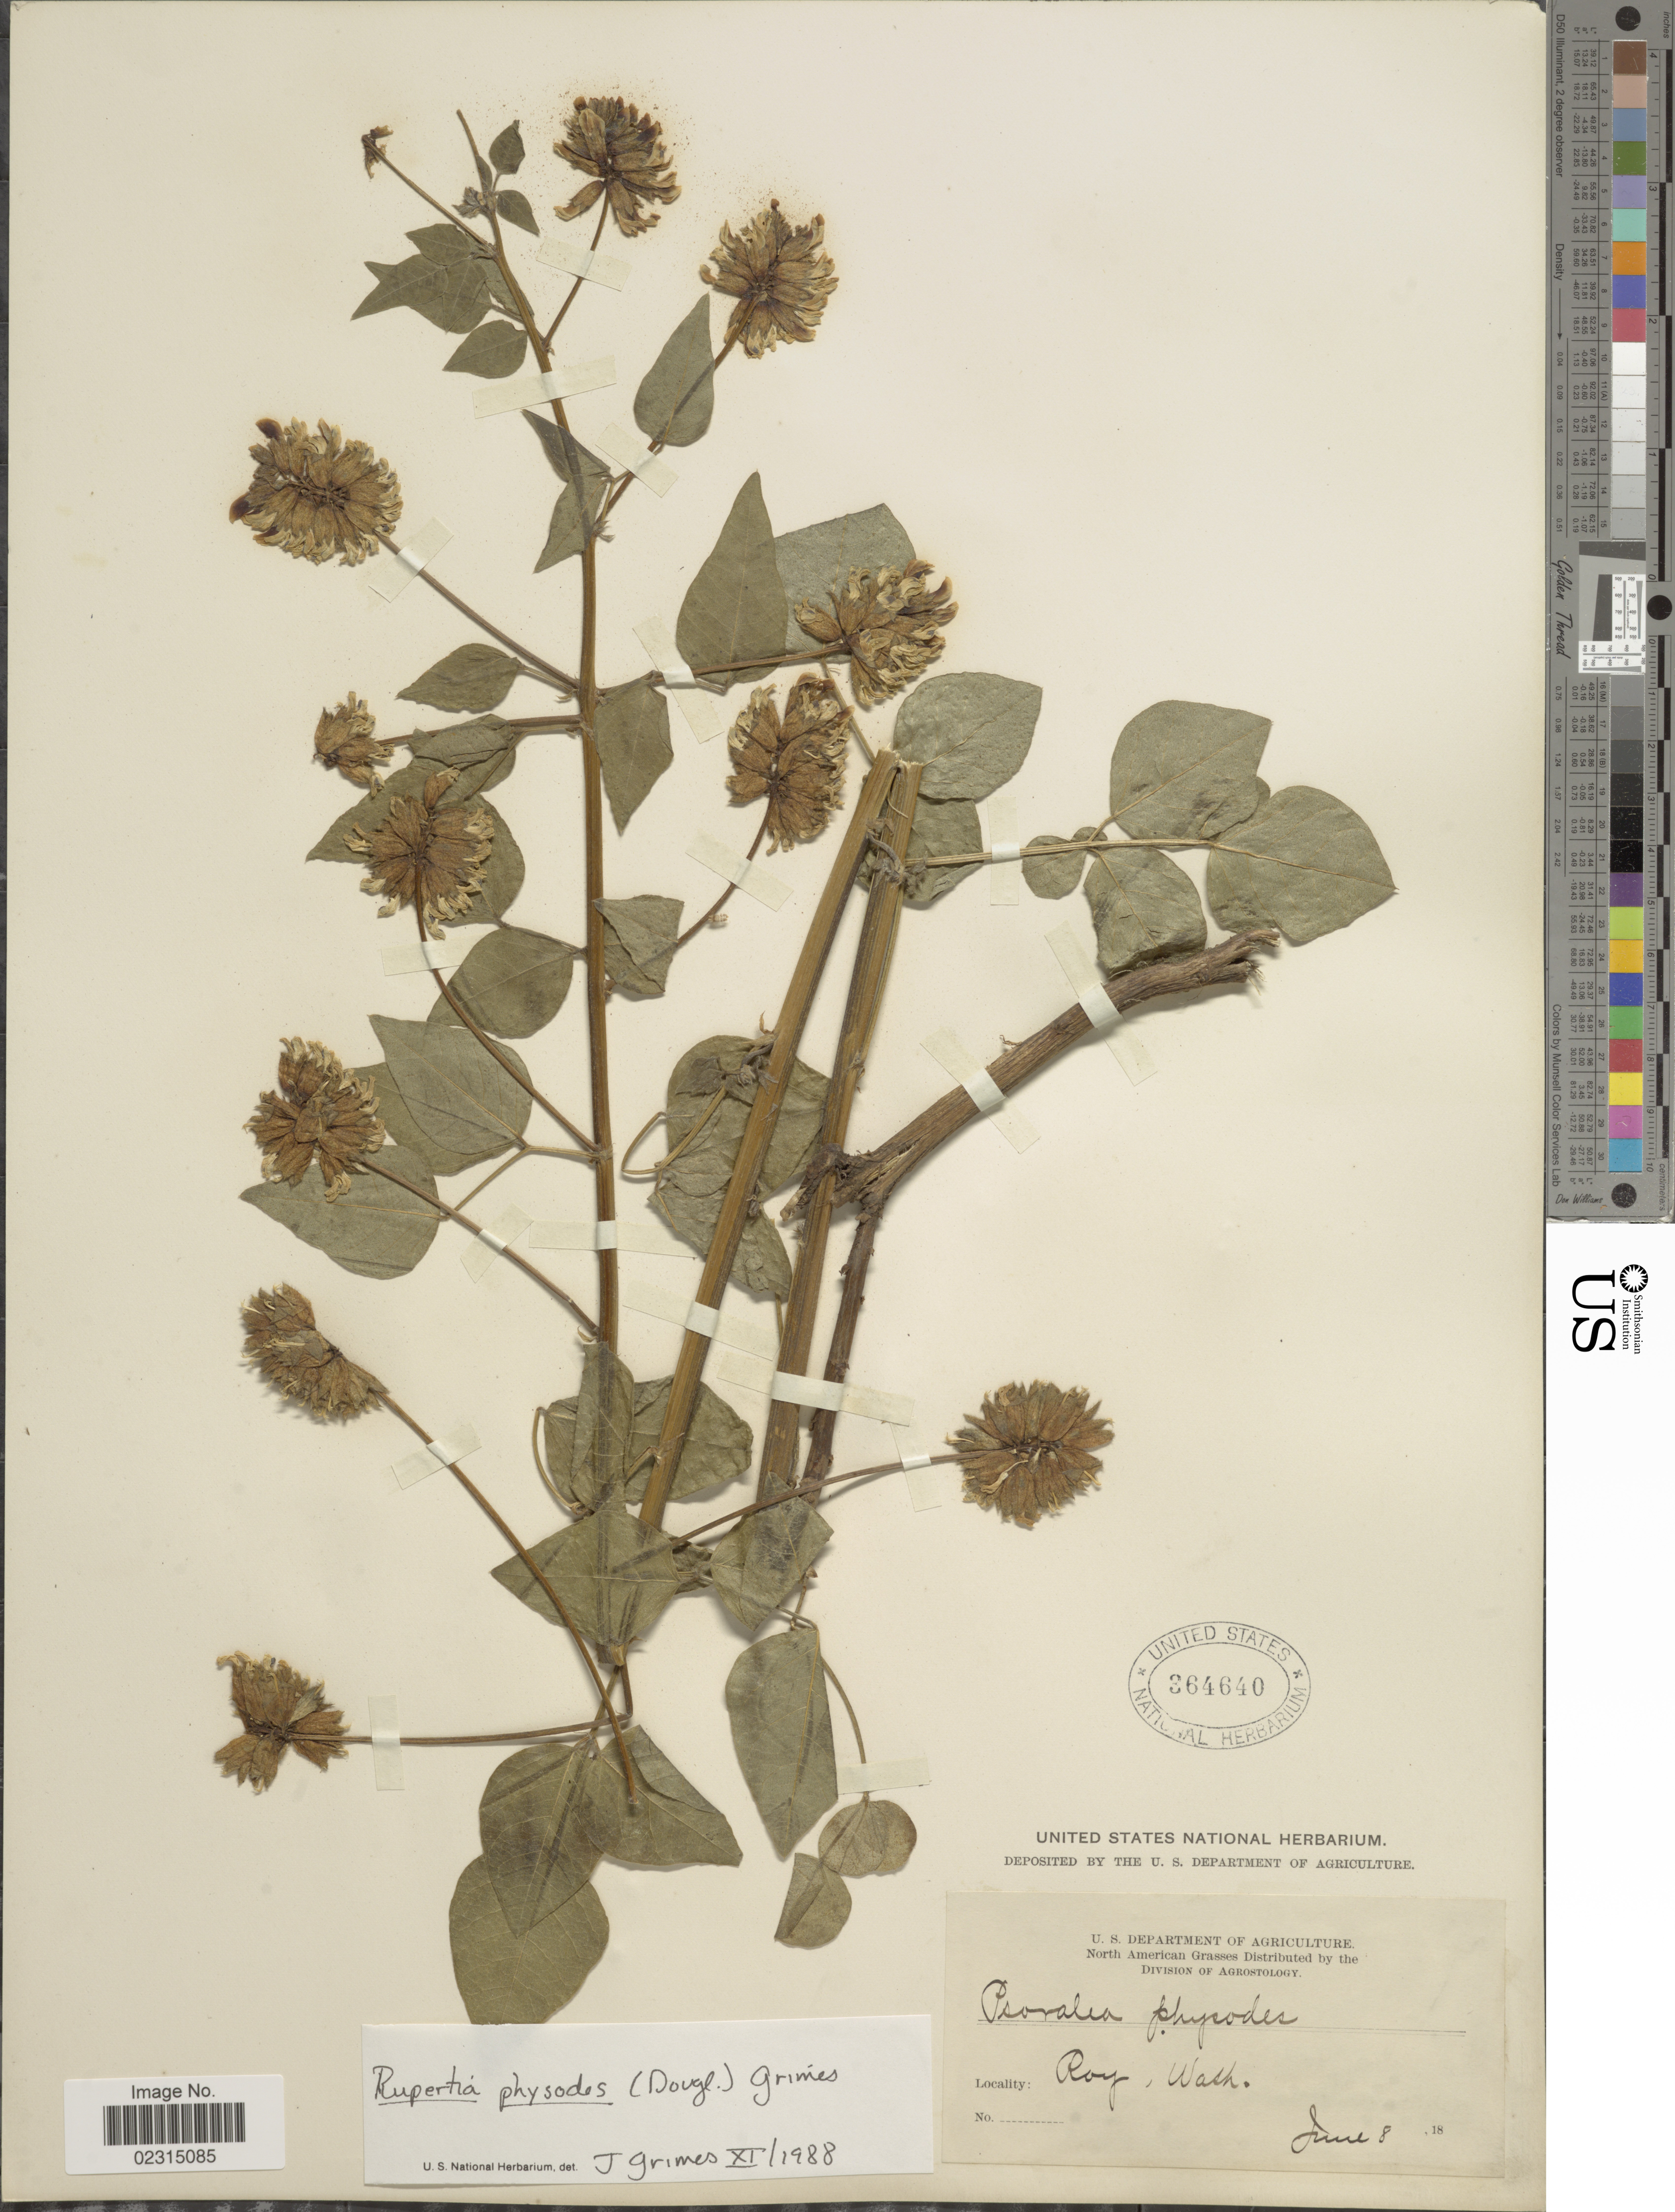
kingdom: Plantae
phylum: Tracheophyta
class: Magnoliopsida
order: Fabales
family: Fabaceae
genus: Rupertia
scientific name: Rupertia physodes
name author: (Douglas) J.W. Grimes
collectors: U.S. Department of Agriculture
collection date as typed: Transcribed d/m/y: 2/8/18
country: United States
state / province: Washington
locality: Roy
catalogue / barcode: US 364640